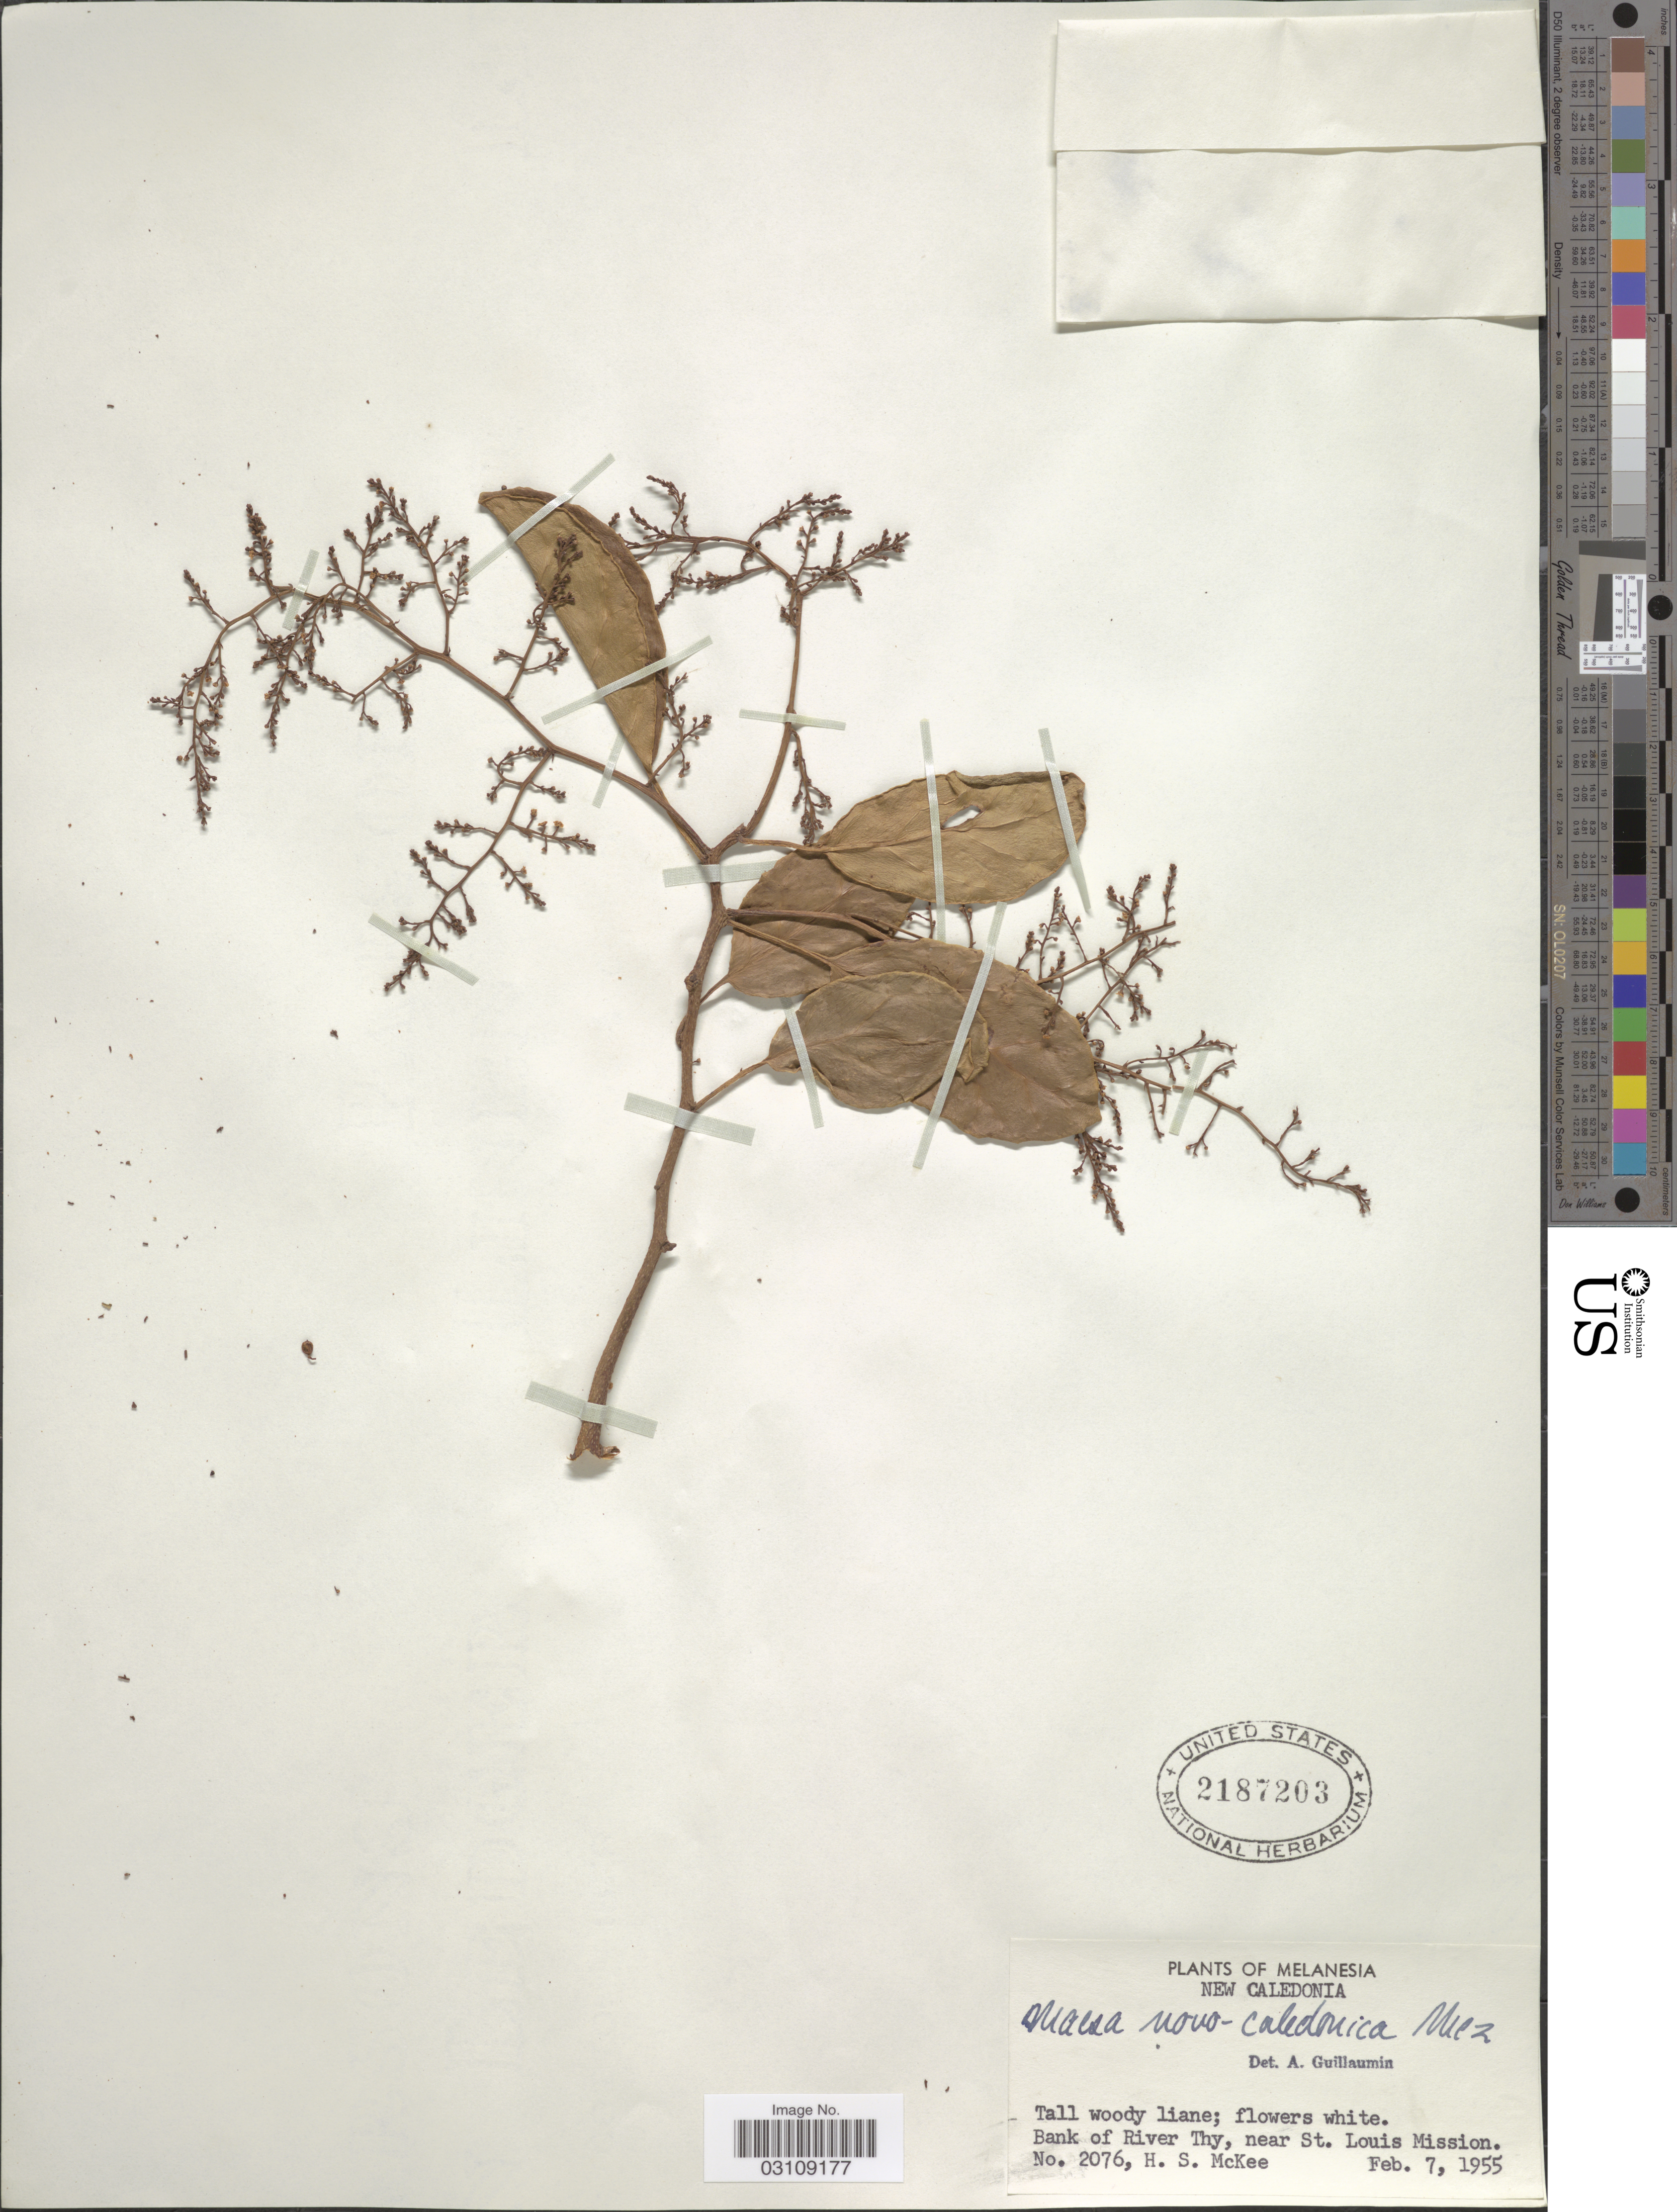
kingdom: Plantae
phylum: Tracheophyta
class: Magnoliopsida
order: Ericales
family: Primulaceae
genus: Maesa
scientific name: Maesa novocaledonica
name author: Mez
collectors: H. S. McKee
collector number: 2076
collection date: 1955-02-07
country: New Caledonia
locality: Melanesia, Bank of River Thy, near St. Louis Mission.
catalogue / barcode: US 2187203